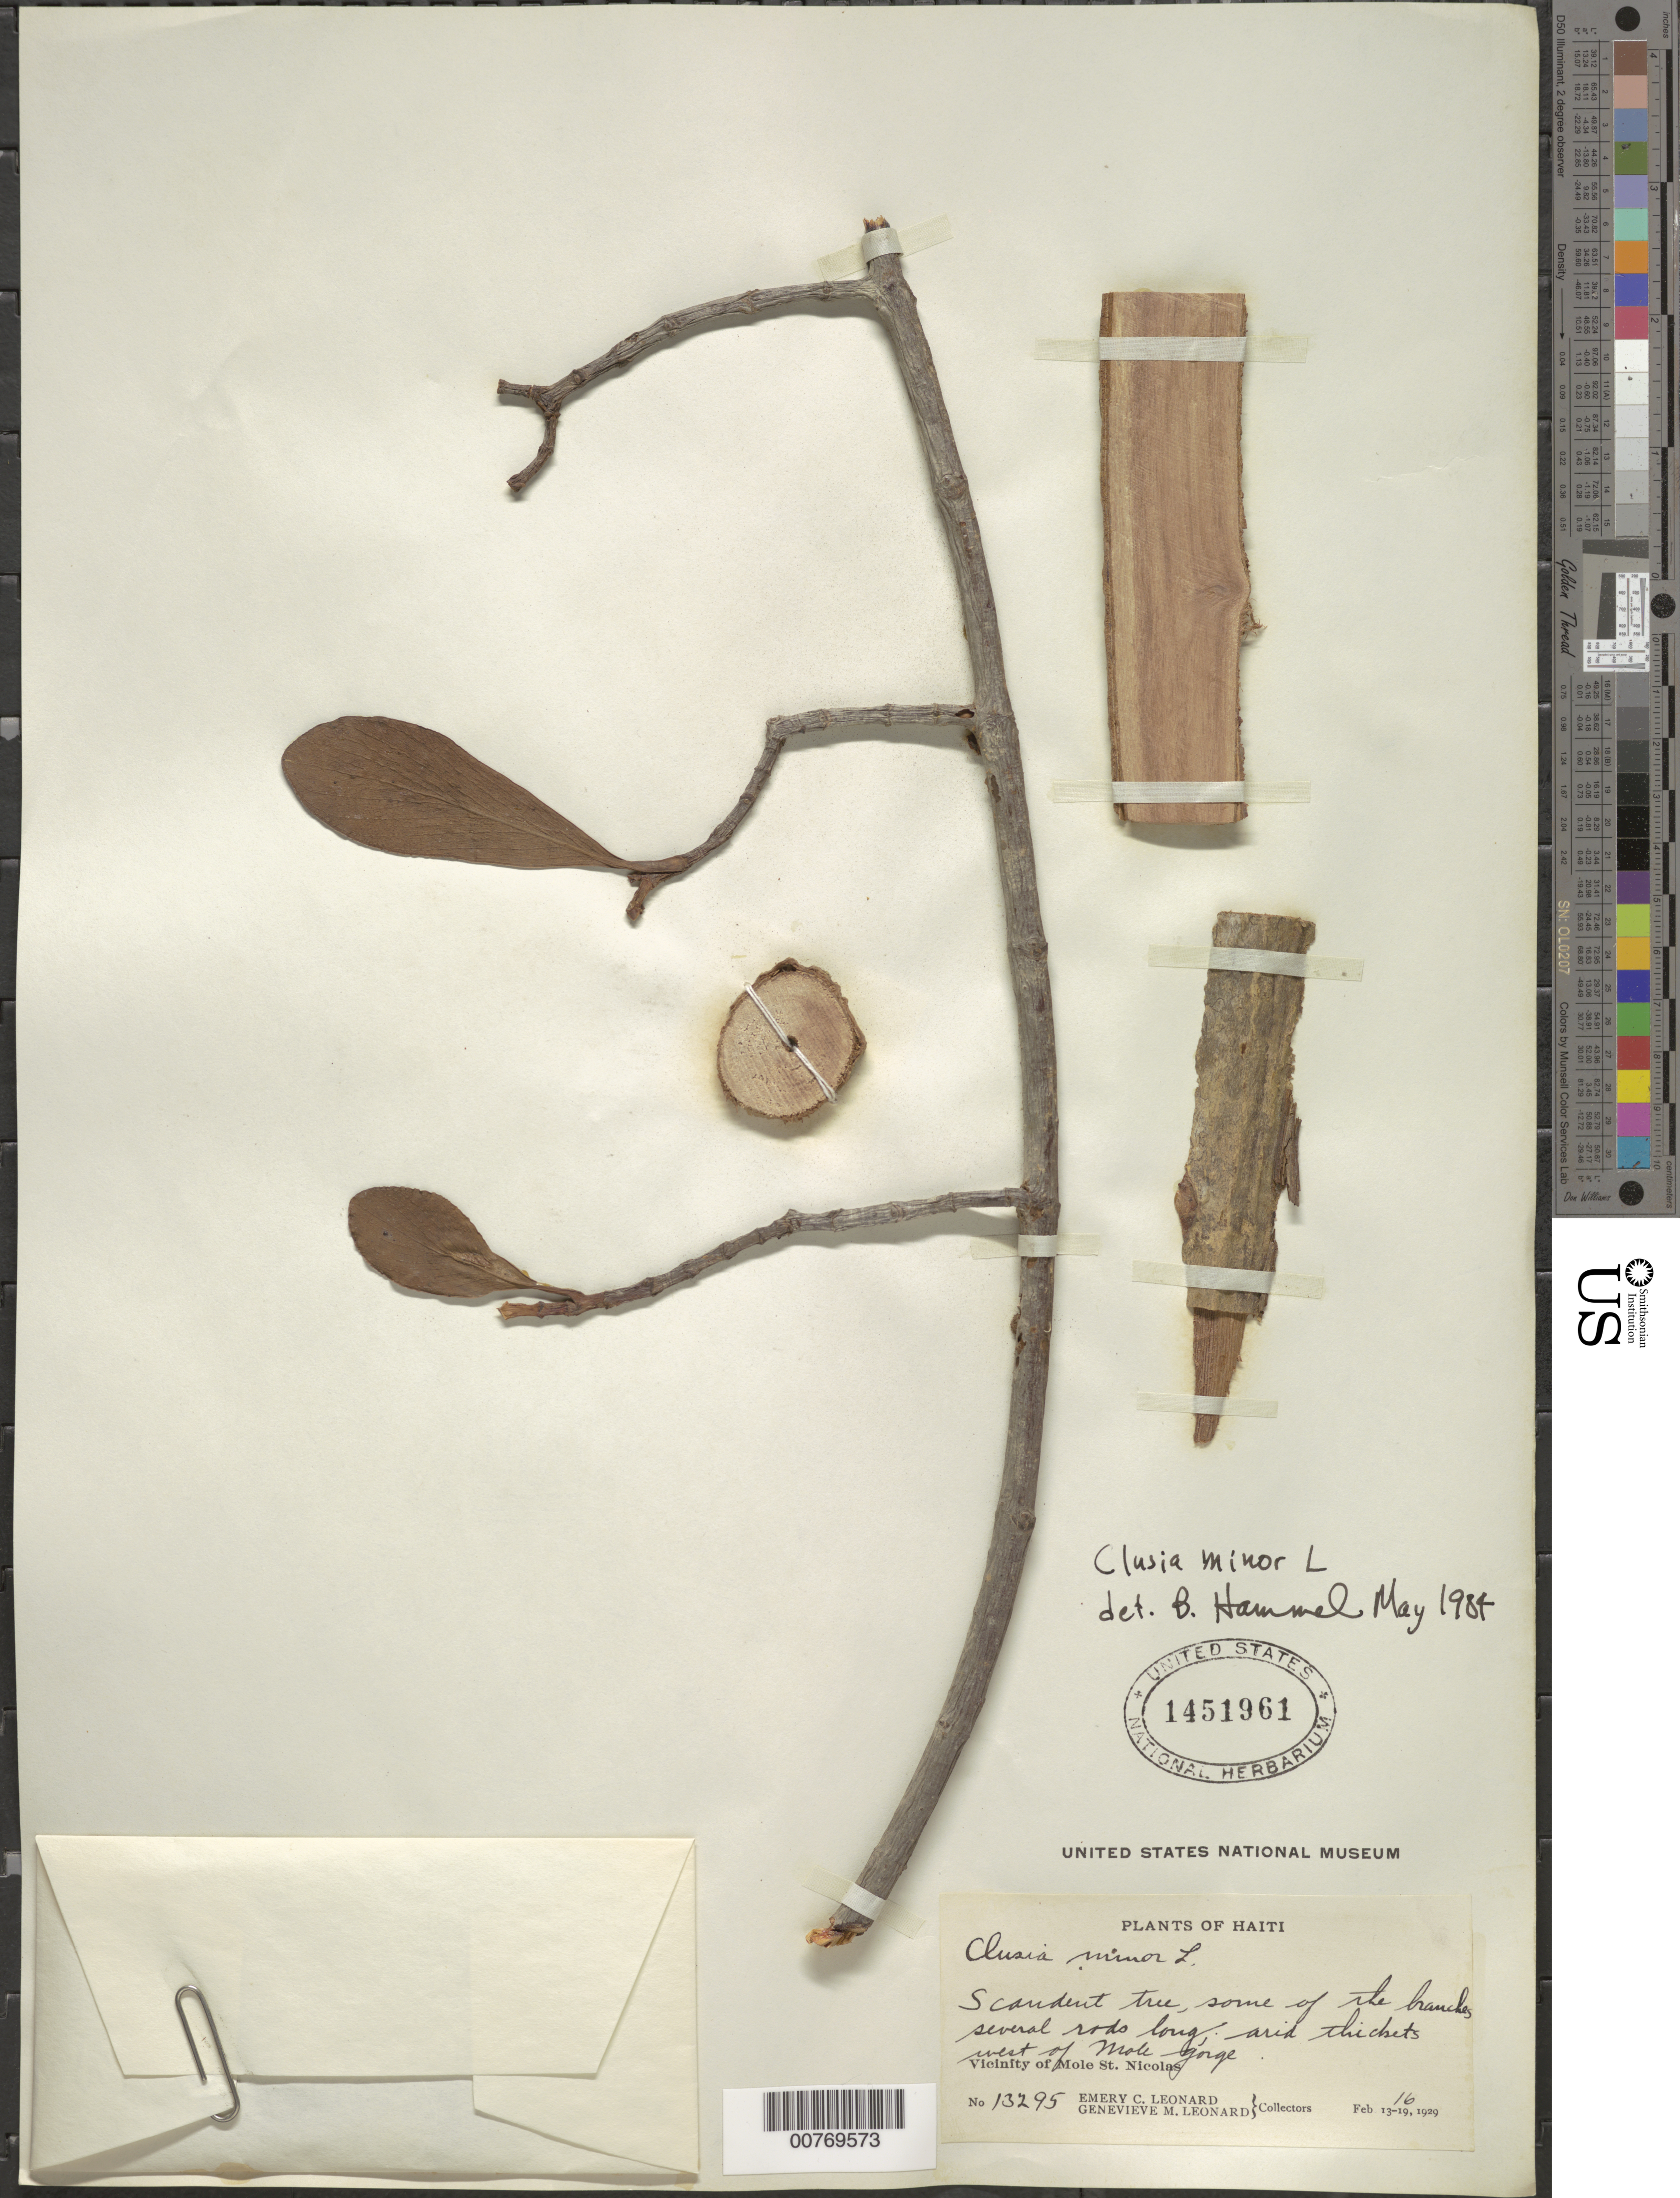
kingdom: Plantae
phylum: Tracheophyta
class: Magnoliopsida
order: Malpighiales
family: Clusiaceae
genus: Clusia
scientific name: Clusia minor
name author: L.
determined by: Hammel, Barry E., (MO), Missouri Botanical Garden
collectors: E. C. Leonard & G. M. Leonard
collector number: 13295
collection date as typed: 16 Feb 1929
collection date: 1929-02-16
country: Haiti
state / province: Nord-Óuest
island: Hispaniola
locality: Vicinity of Mole St. Nicolas, west of Mole Jorge.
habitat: Arid thickets.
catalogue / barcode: US 1451961